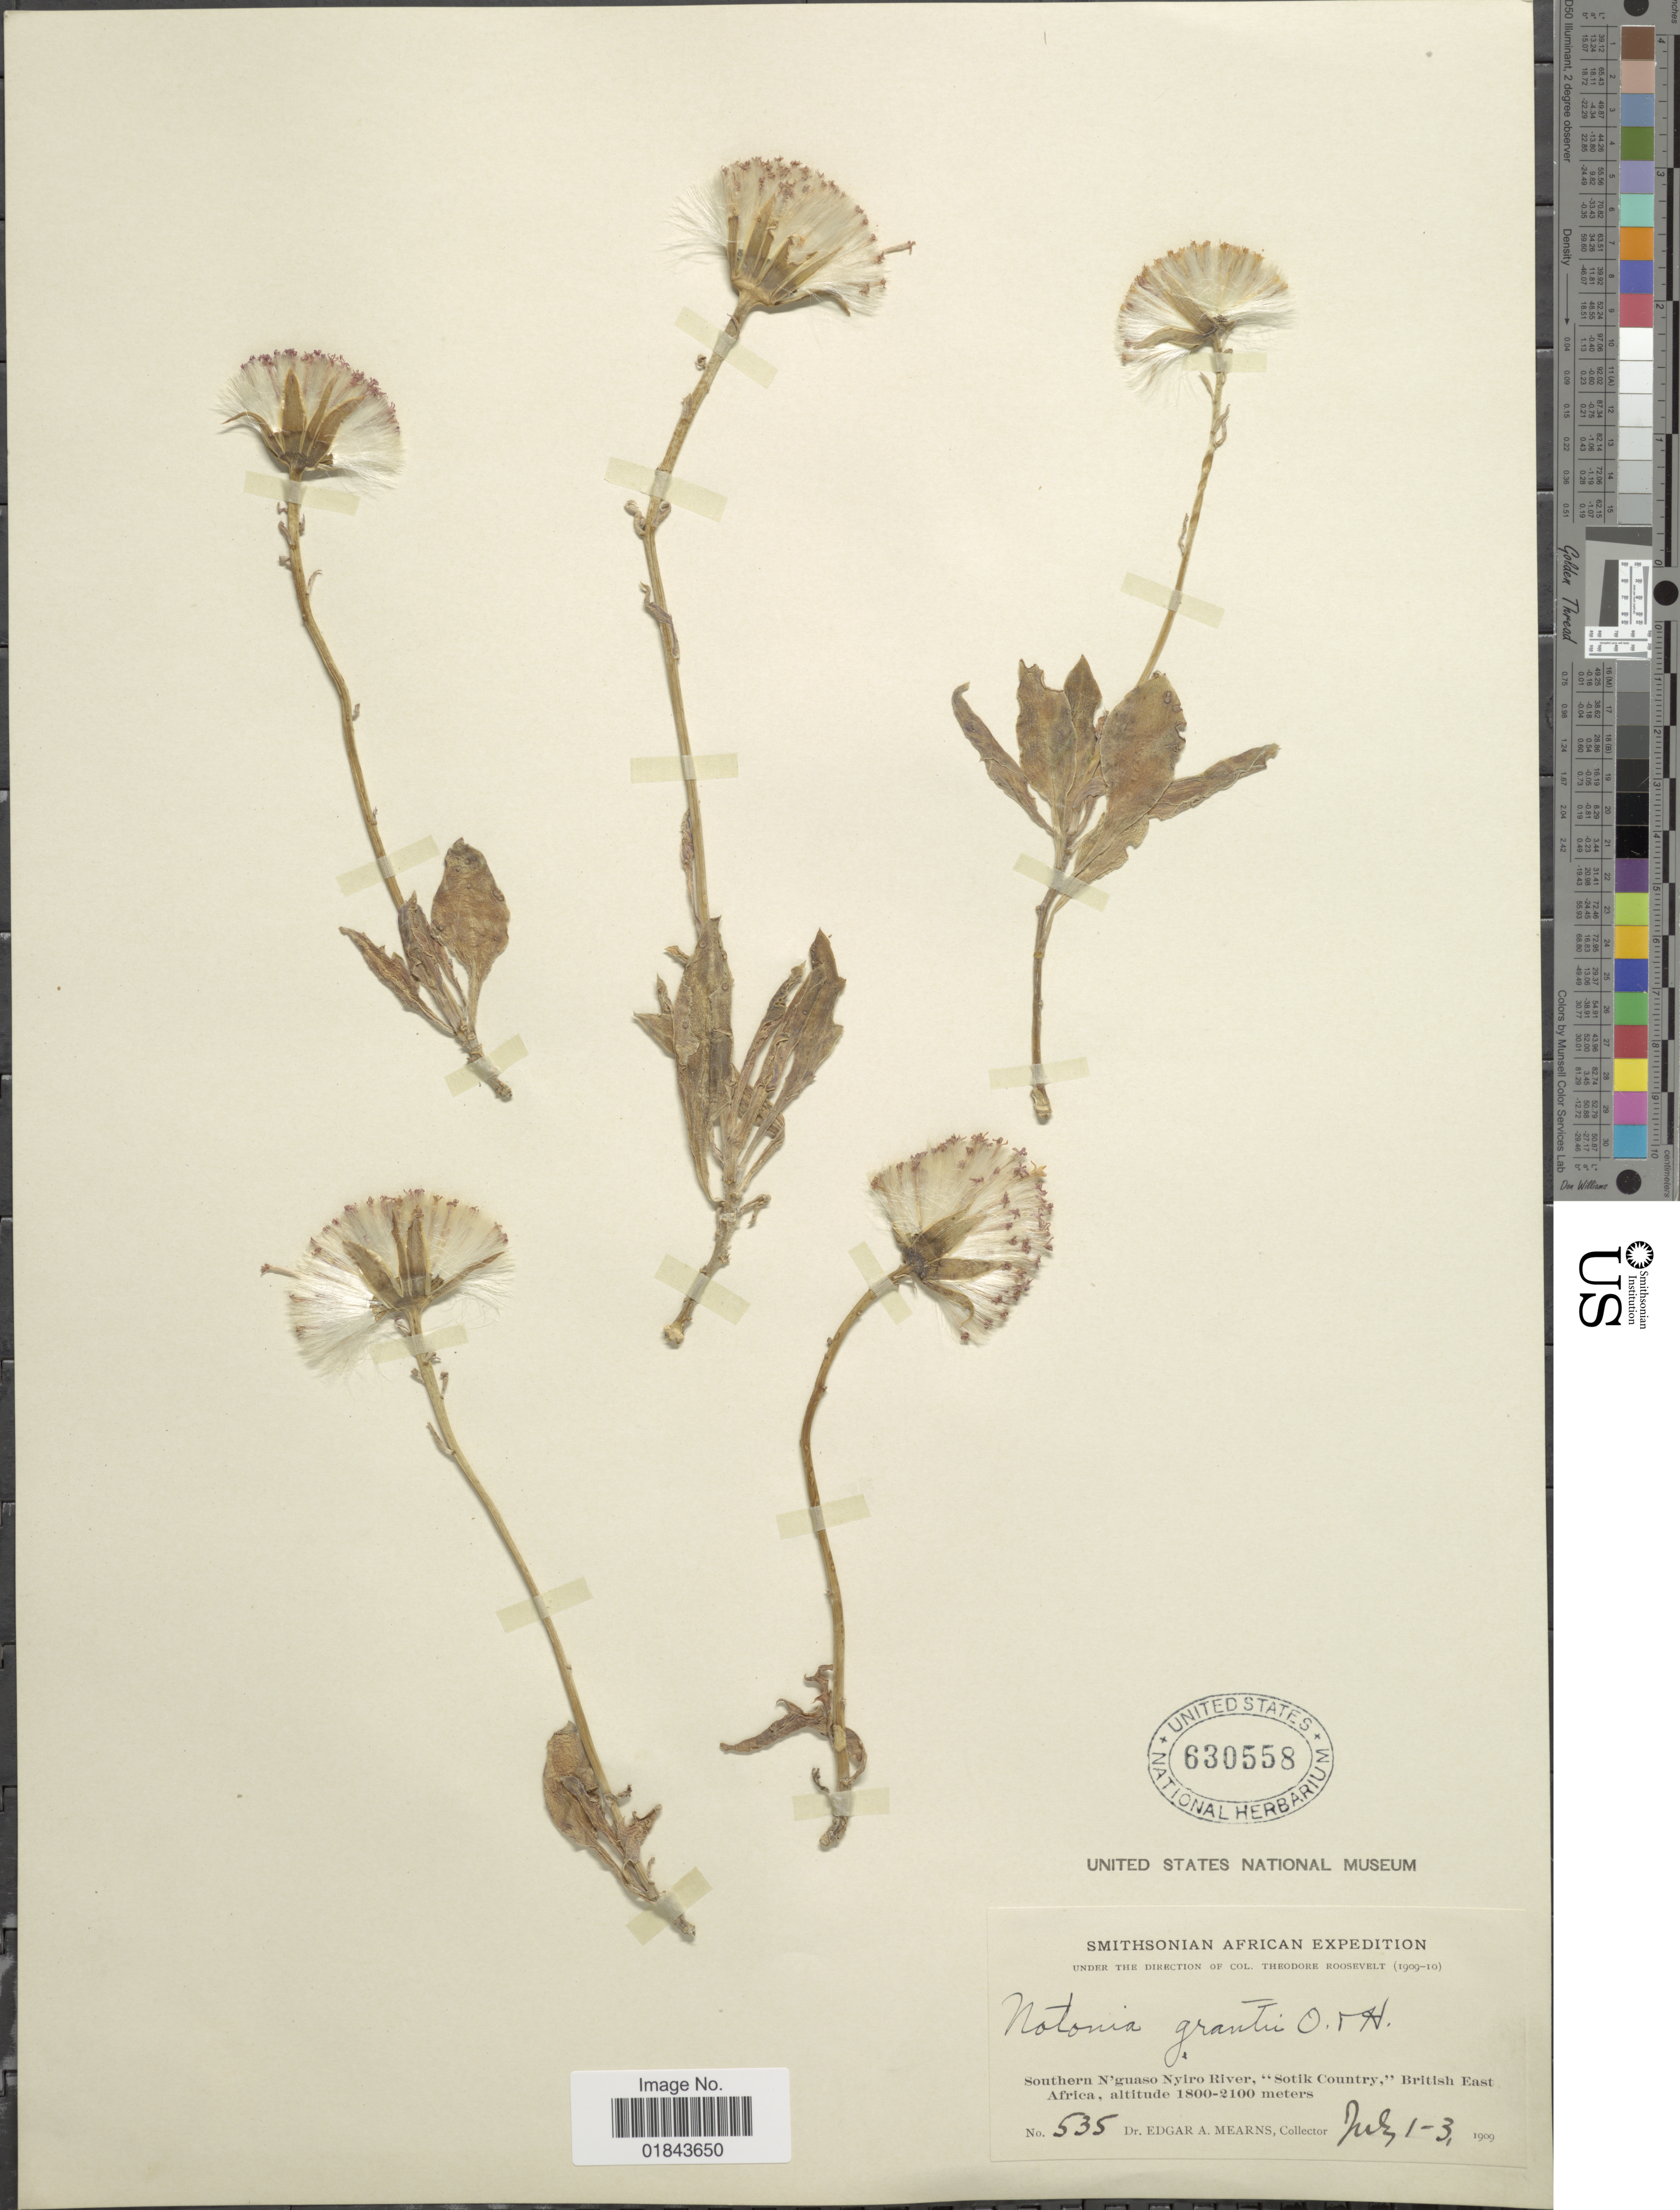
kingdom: Plantae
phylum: Tracheophyta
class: Magnoliopsida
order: Asterales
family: Asteraceae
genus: Notonia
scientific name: Notonia grantii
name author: Oliv. & Hieron.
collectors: E. A. Mearns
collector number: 535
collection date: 1909-07-01/1909-07-03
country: Kenya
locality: African, Southern N' guaso Nyiro River, " Sotik Country" , British East Africa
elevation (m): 1800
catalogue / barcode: US 630558